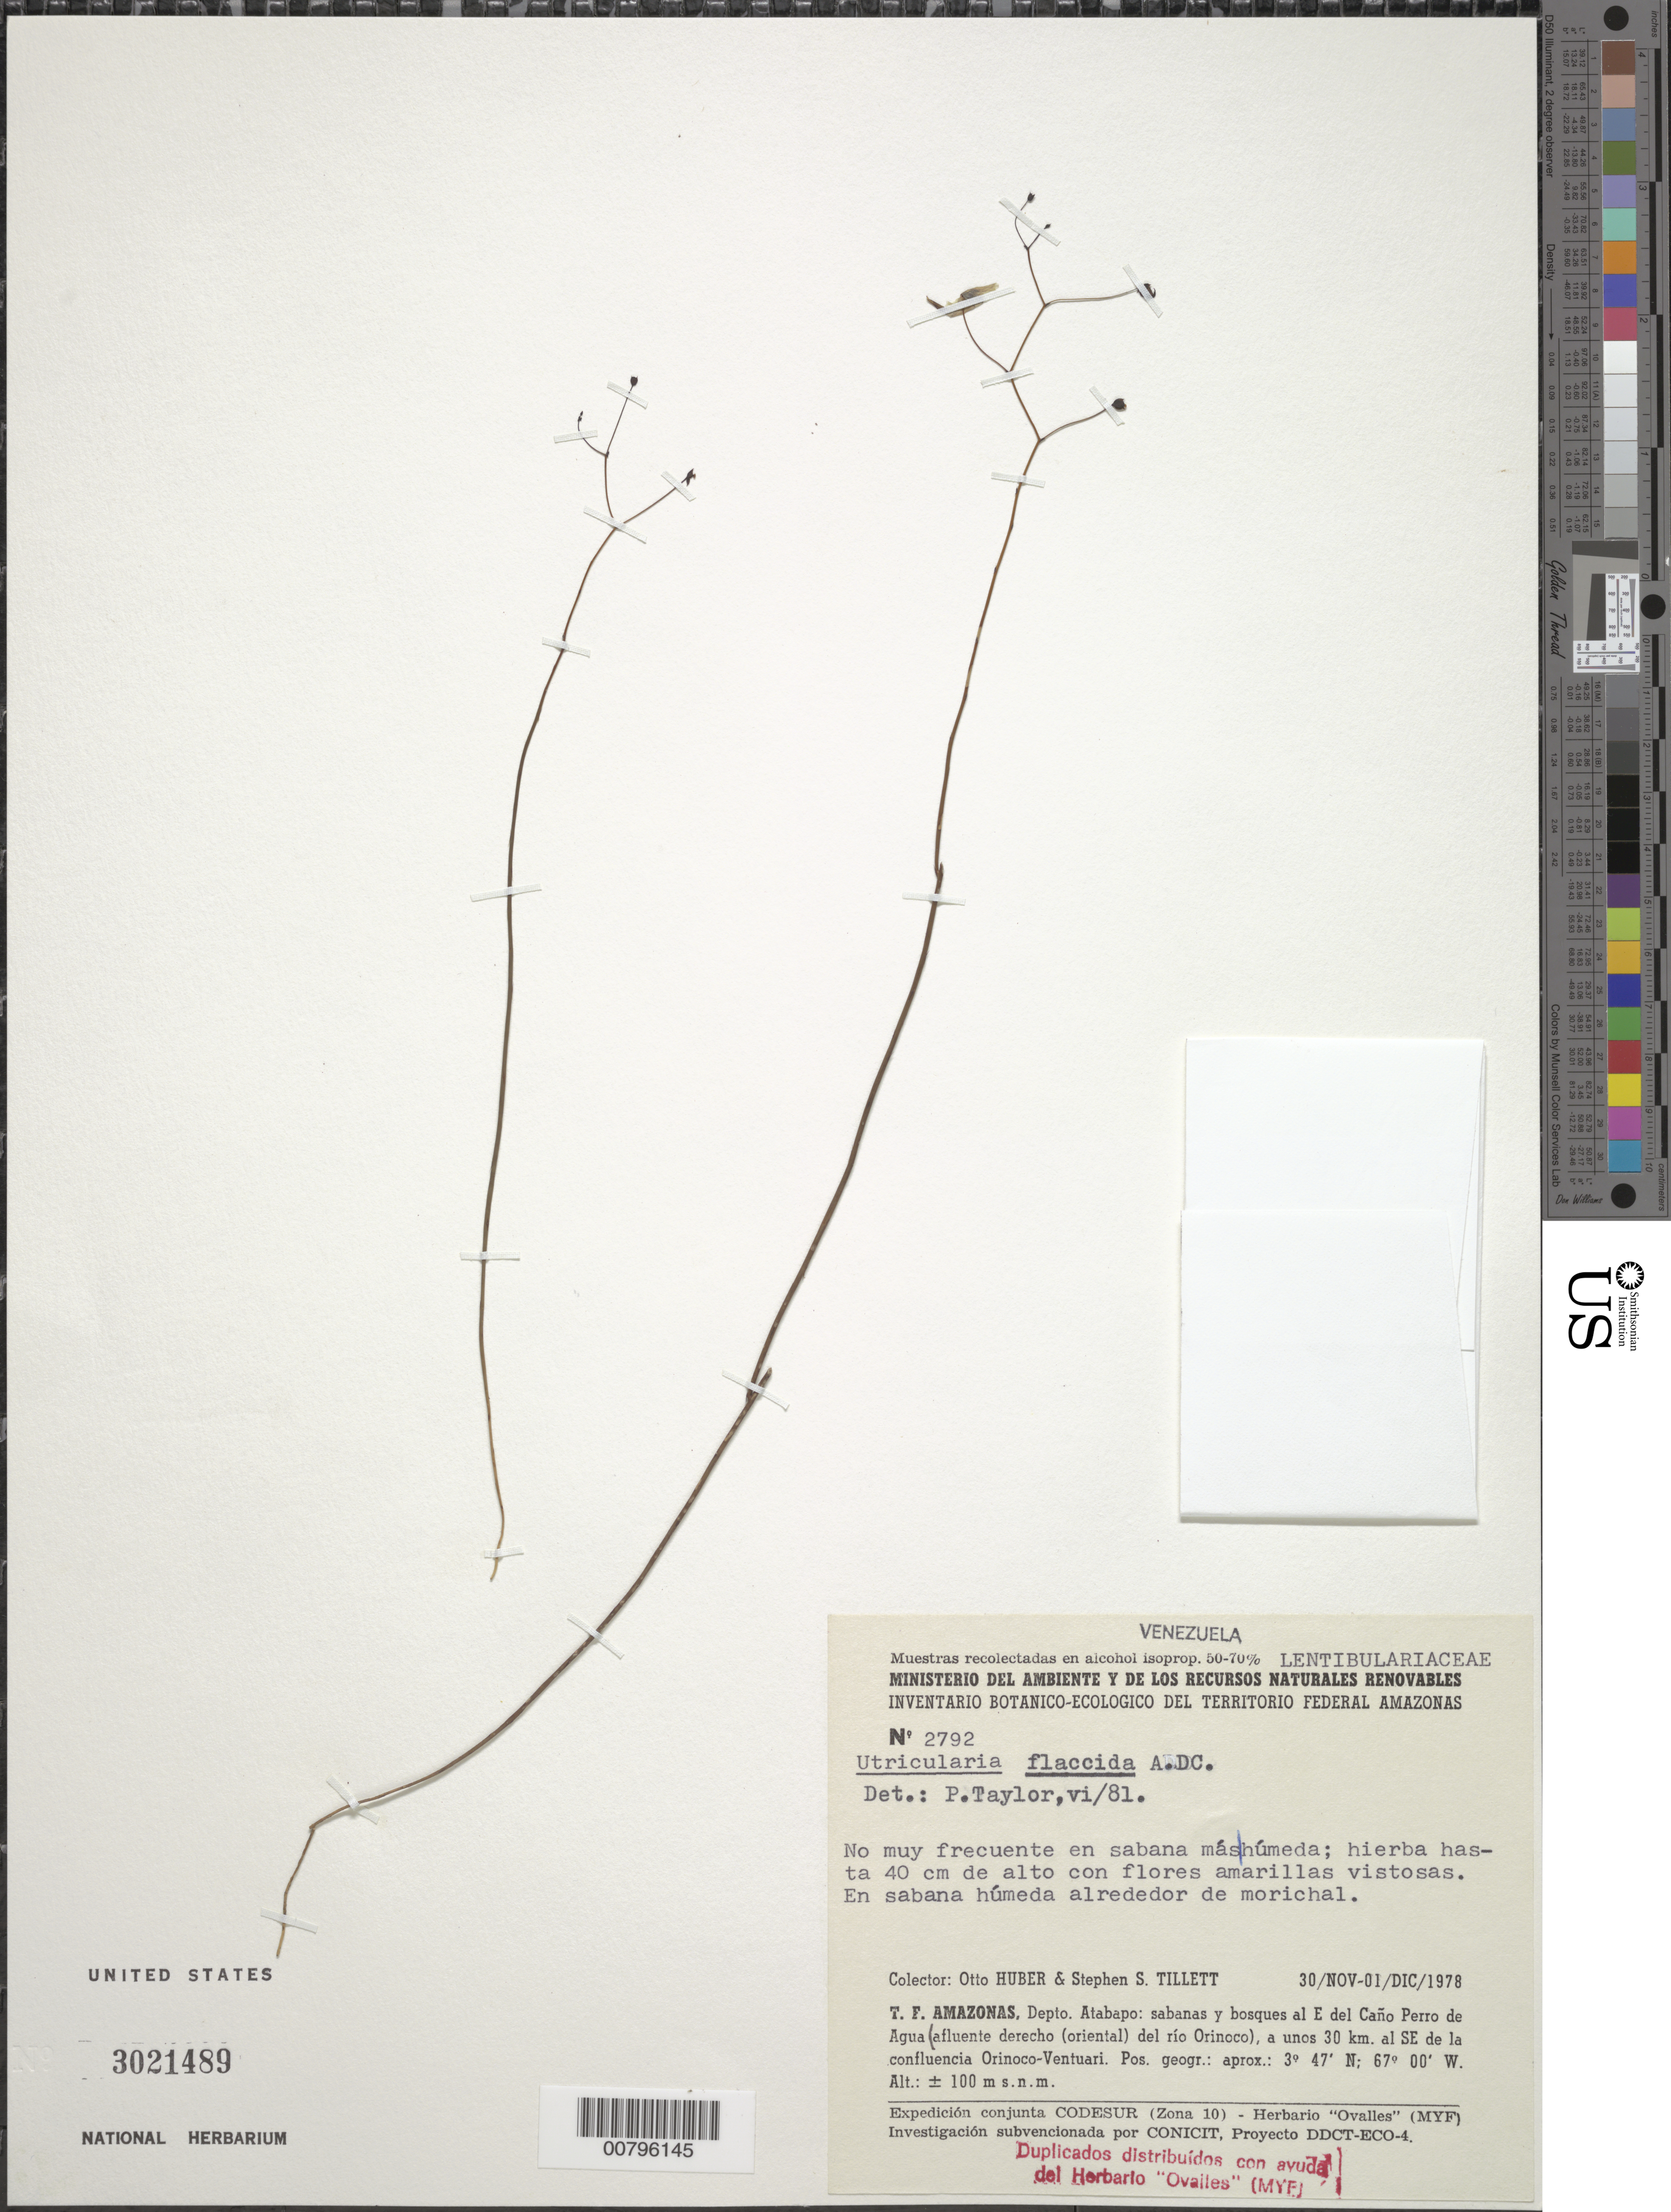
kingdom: Plantae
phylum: Tracheophyta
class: Magnoliopsida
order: Lamiales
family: Lentibulariaceae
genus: Utricularia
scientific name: Utricularia flaccida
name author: A. DC.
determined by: Taylor, P.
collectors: O. Huber & S. S. Tillett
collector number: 2792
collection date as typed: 30-Nov-78 to 1-Dec-78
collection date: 1978-11-30/1978-12-01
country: Venezuela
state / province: Amazonas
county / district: Atabapo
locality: E del Caño Perro de Agua, 30 km SE de la confluencia Orinoco-Ventuari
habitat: Sabana húmeda alrededor de morichal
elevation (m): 100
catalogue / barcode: US 3021489